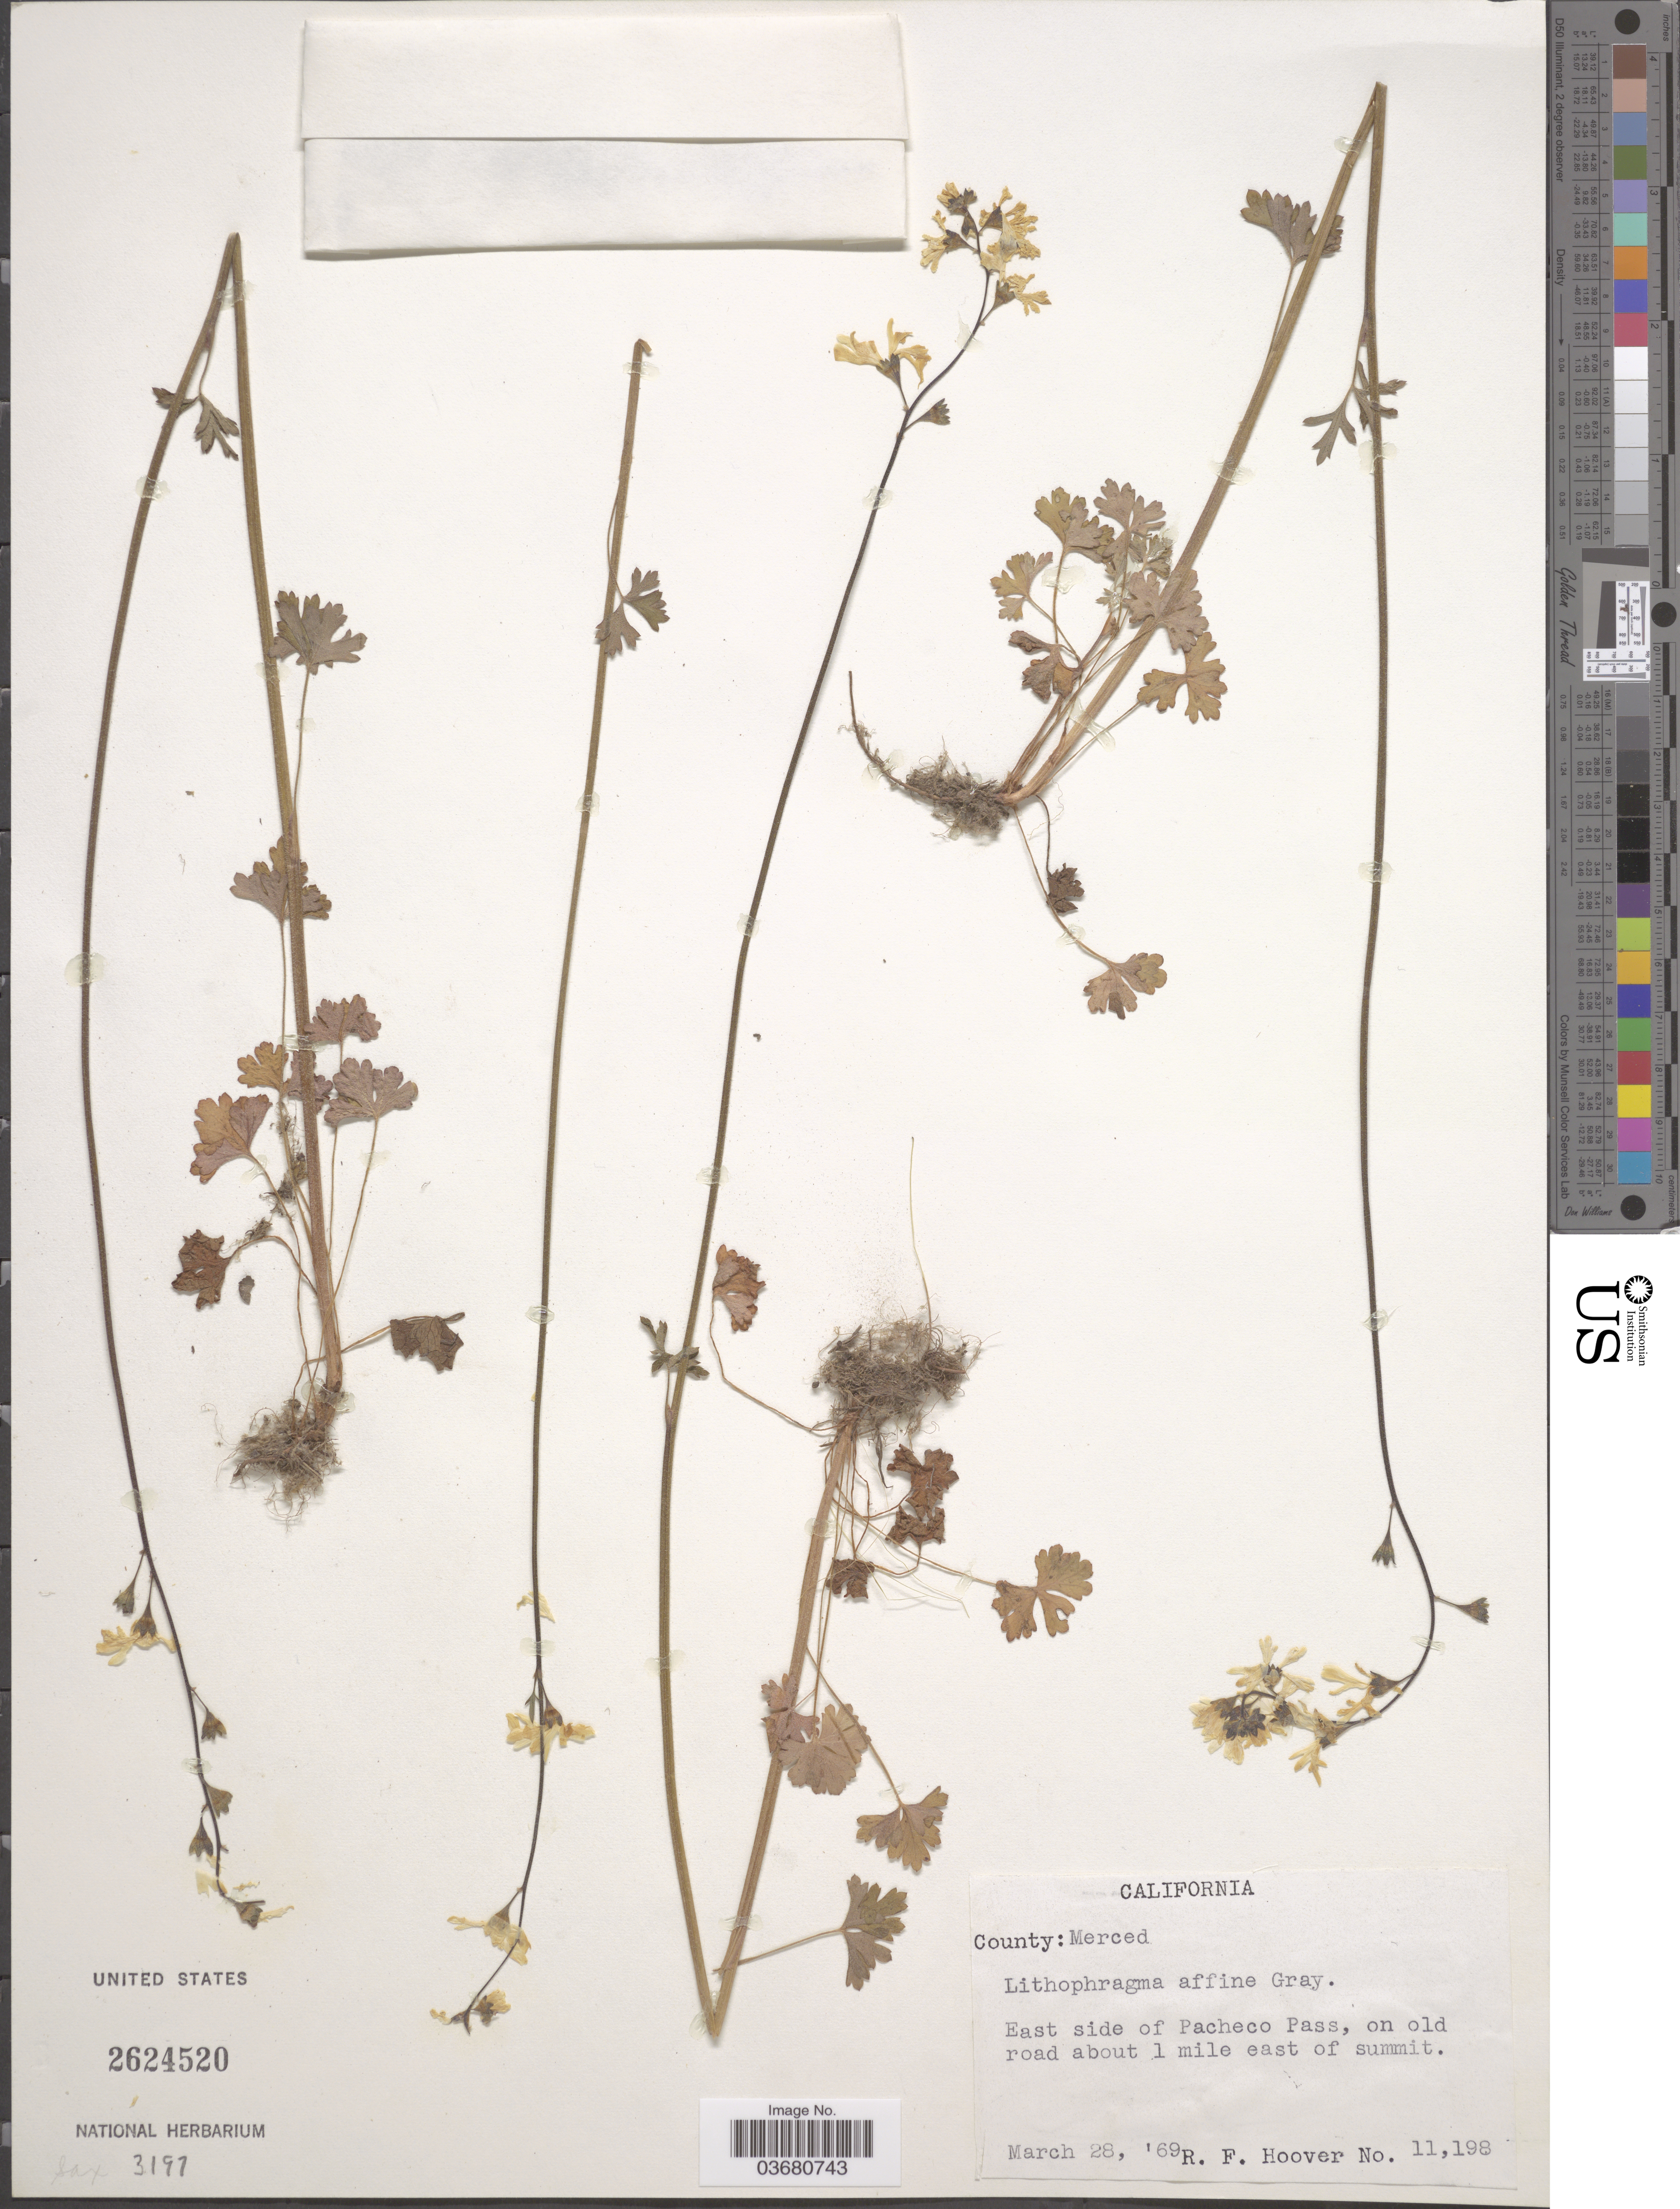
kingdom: Plantae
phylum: Tracheophyta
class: Magnoliopsida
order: Saxifragales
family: Saxifragaceae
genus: Lithophragma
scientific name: Lithophragma affine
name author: A. Gray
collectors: R. F. Hoover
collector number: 11198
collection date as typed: Transcribed d/m/y: 28/3/69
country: United States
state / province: California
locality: East side of Pacheco Pass, on old road about 1 mile east of summit.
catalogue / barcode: US 2624520